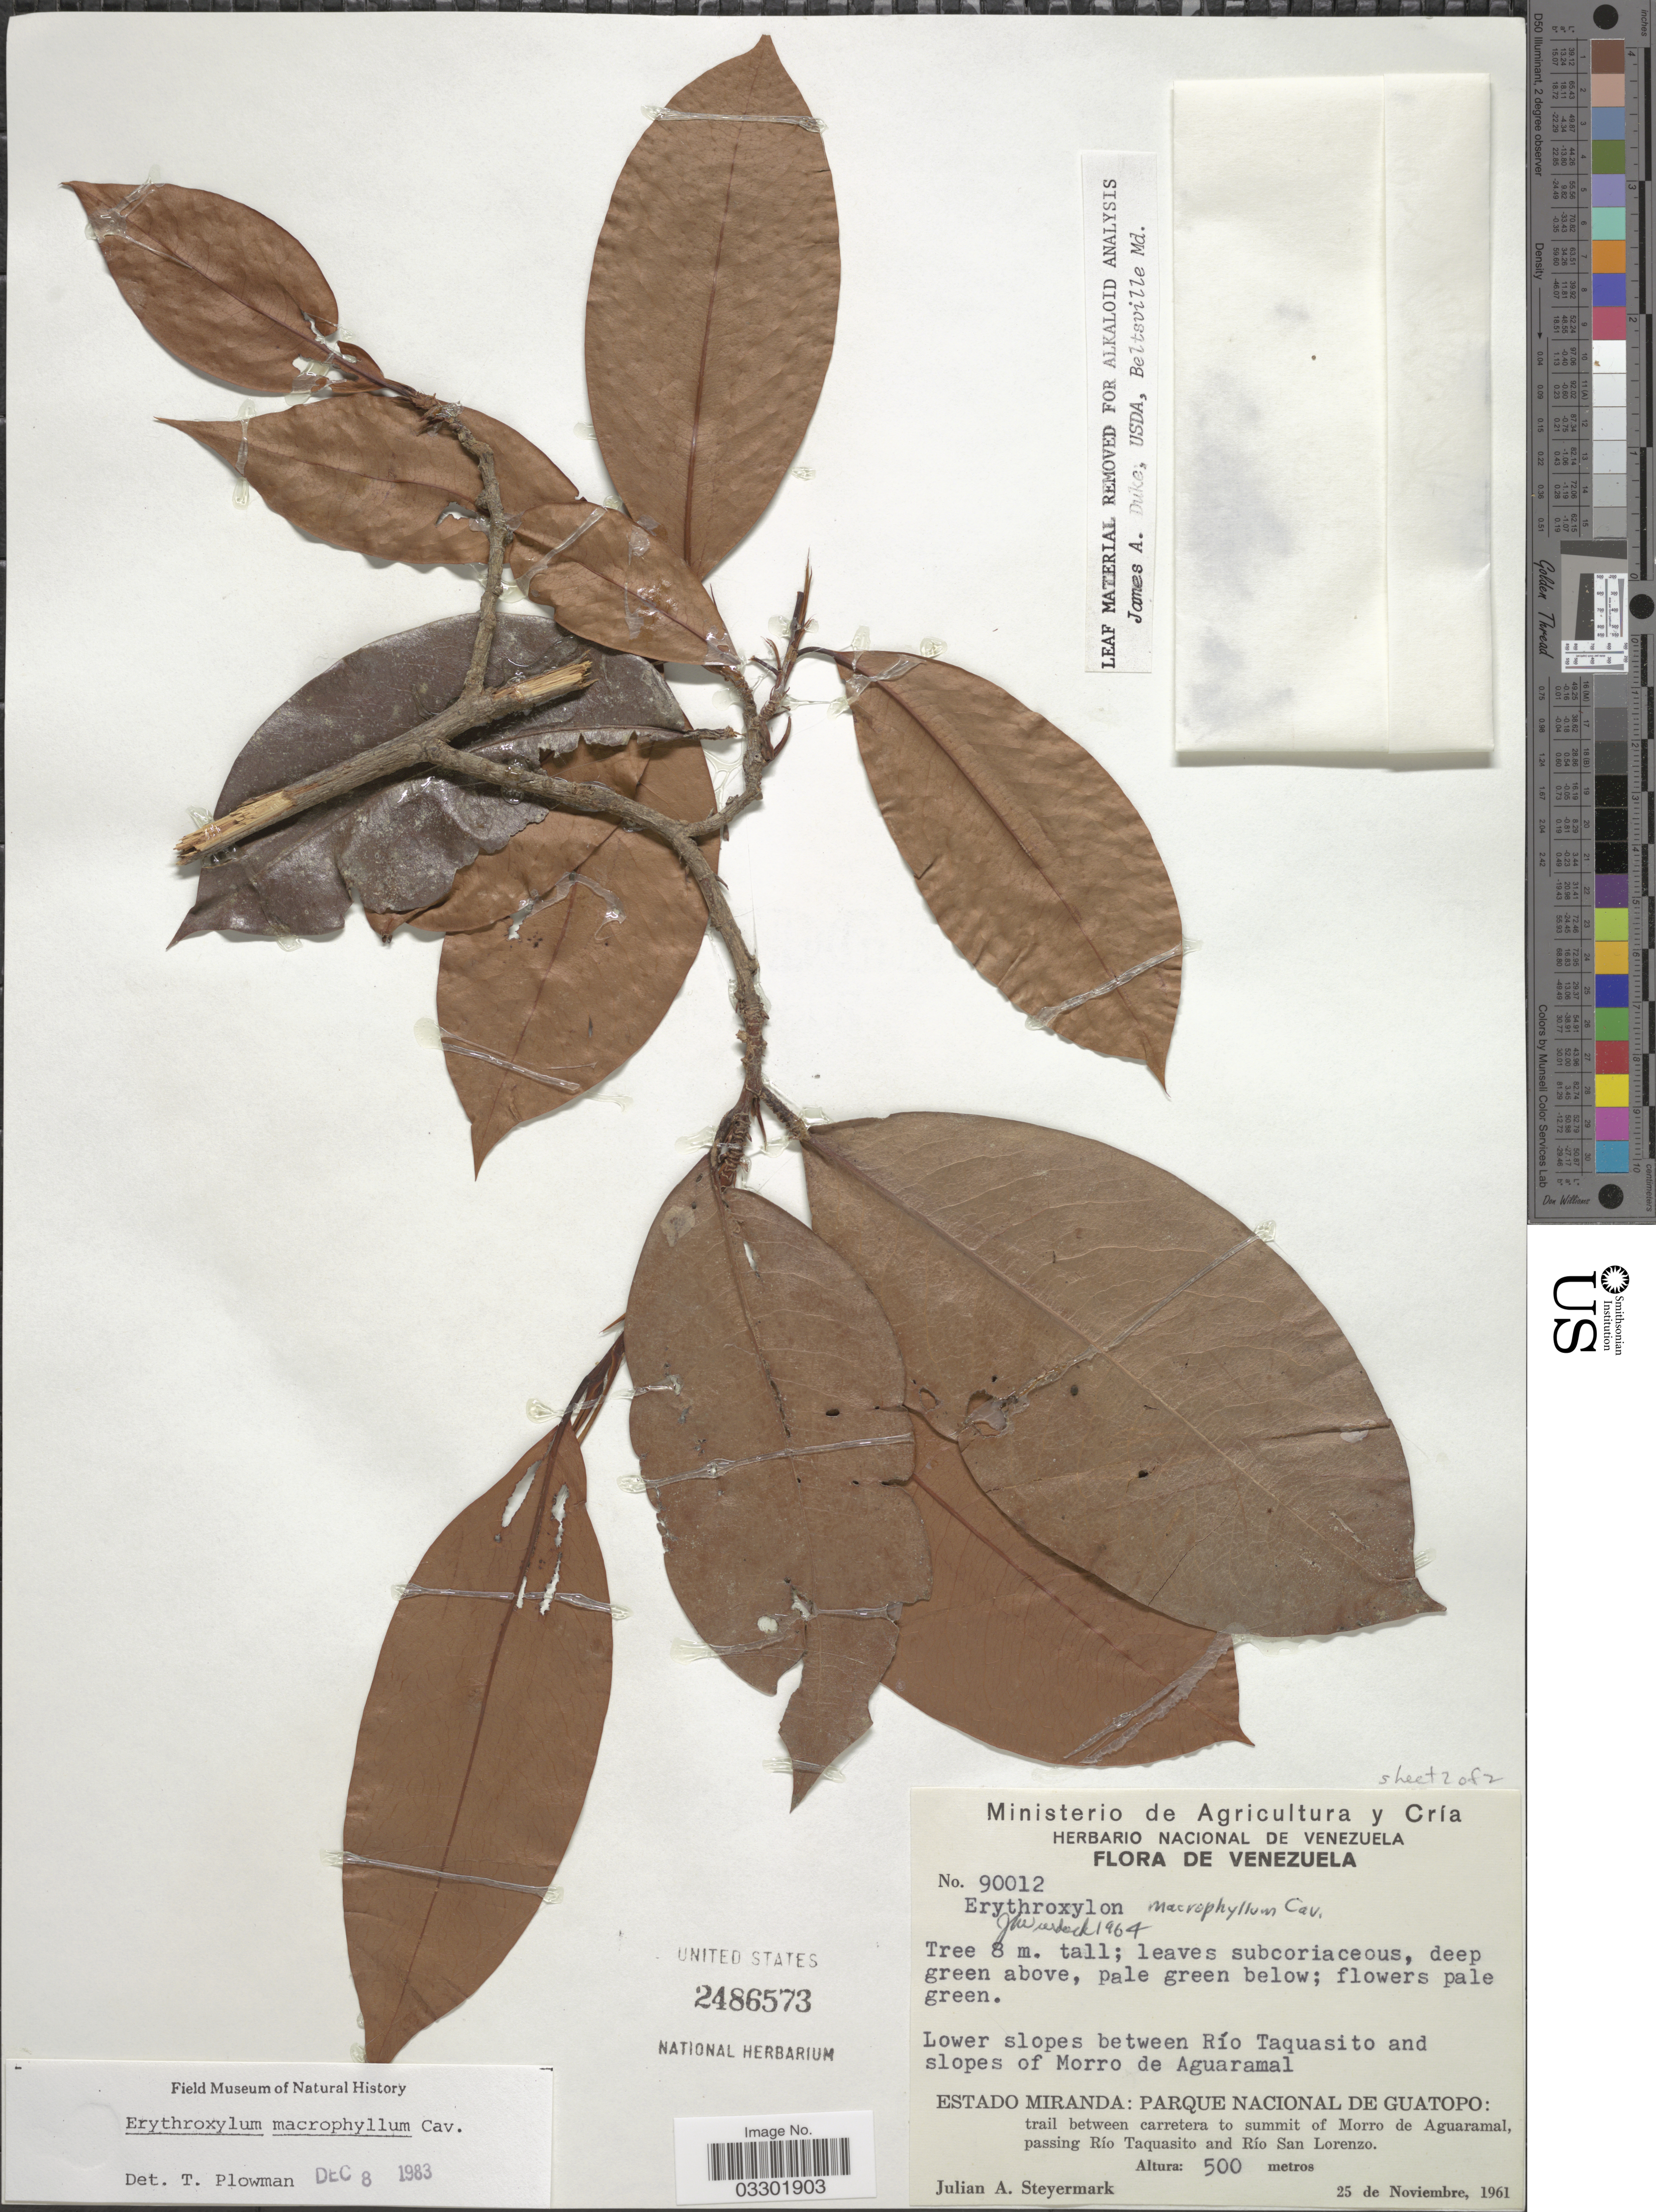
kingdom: Plantae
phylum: Tracheophyta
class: Magnoliopsida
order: Malpighiales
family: Erythroxylaceae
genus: Erythroxylum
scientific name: Erythroxylum macrophyllum var. macrophyllum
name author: Cav.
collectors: J. Steyermark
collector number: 90012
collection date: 1961-11-25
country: Venezuela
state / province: Miranda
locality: Lower slopes between Río Taquasito and slopes of Morro de Aguaramal. Parque Nacional de Guatopo: trail between carretera to summit of Morro de Aguaramal, passing Río Taquasito and Río San Lorenzo.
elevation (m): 500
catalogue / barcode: US 2486573